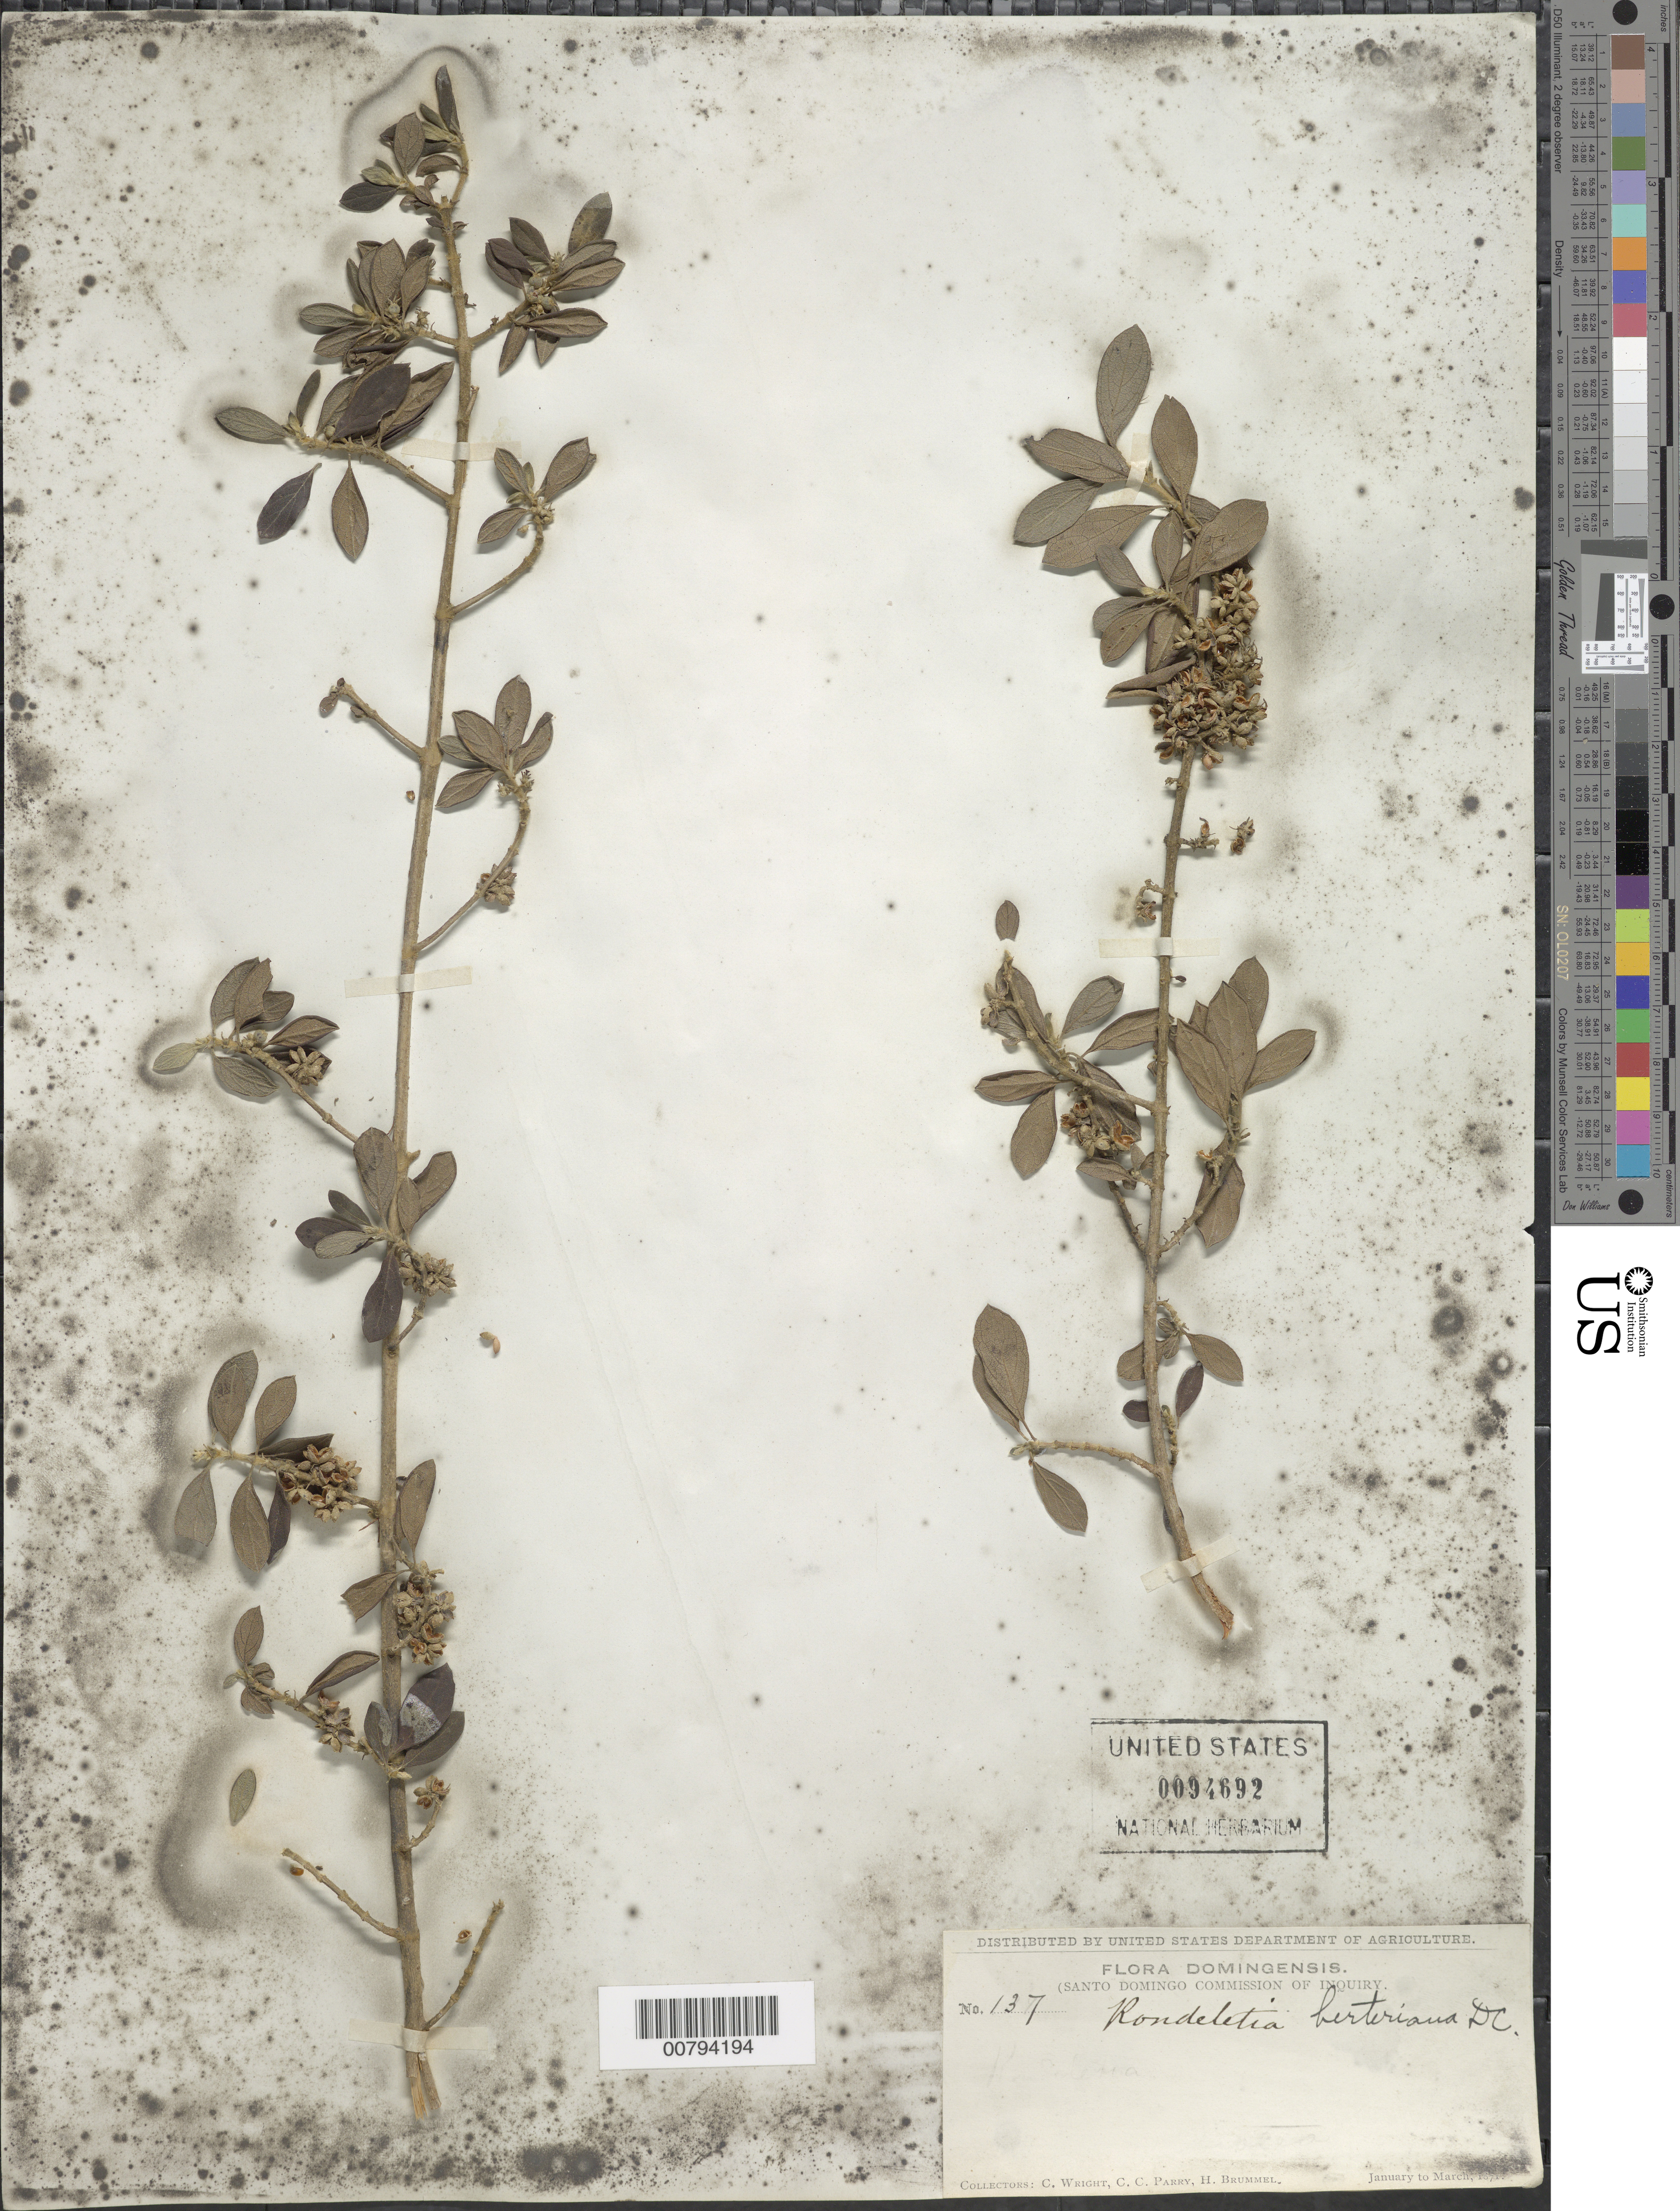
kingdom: Plantae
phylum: Tracheophyta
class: Magnoliopsida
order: Gentianales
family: Rubiaceae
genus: Rondeletia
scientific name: Rondeletia berteroana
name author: DC.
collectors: C. Wright, C. C. Parry & H. Brummel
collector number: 137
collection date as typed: Jan 1871 to -- Mar 1871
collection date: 1871-01/1871-03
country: Dominican Republic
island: Hispaniola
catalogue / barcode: US 94692